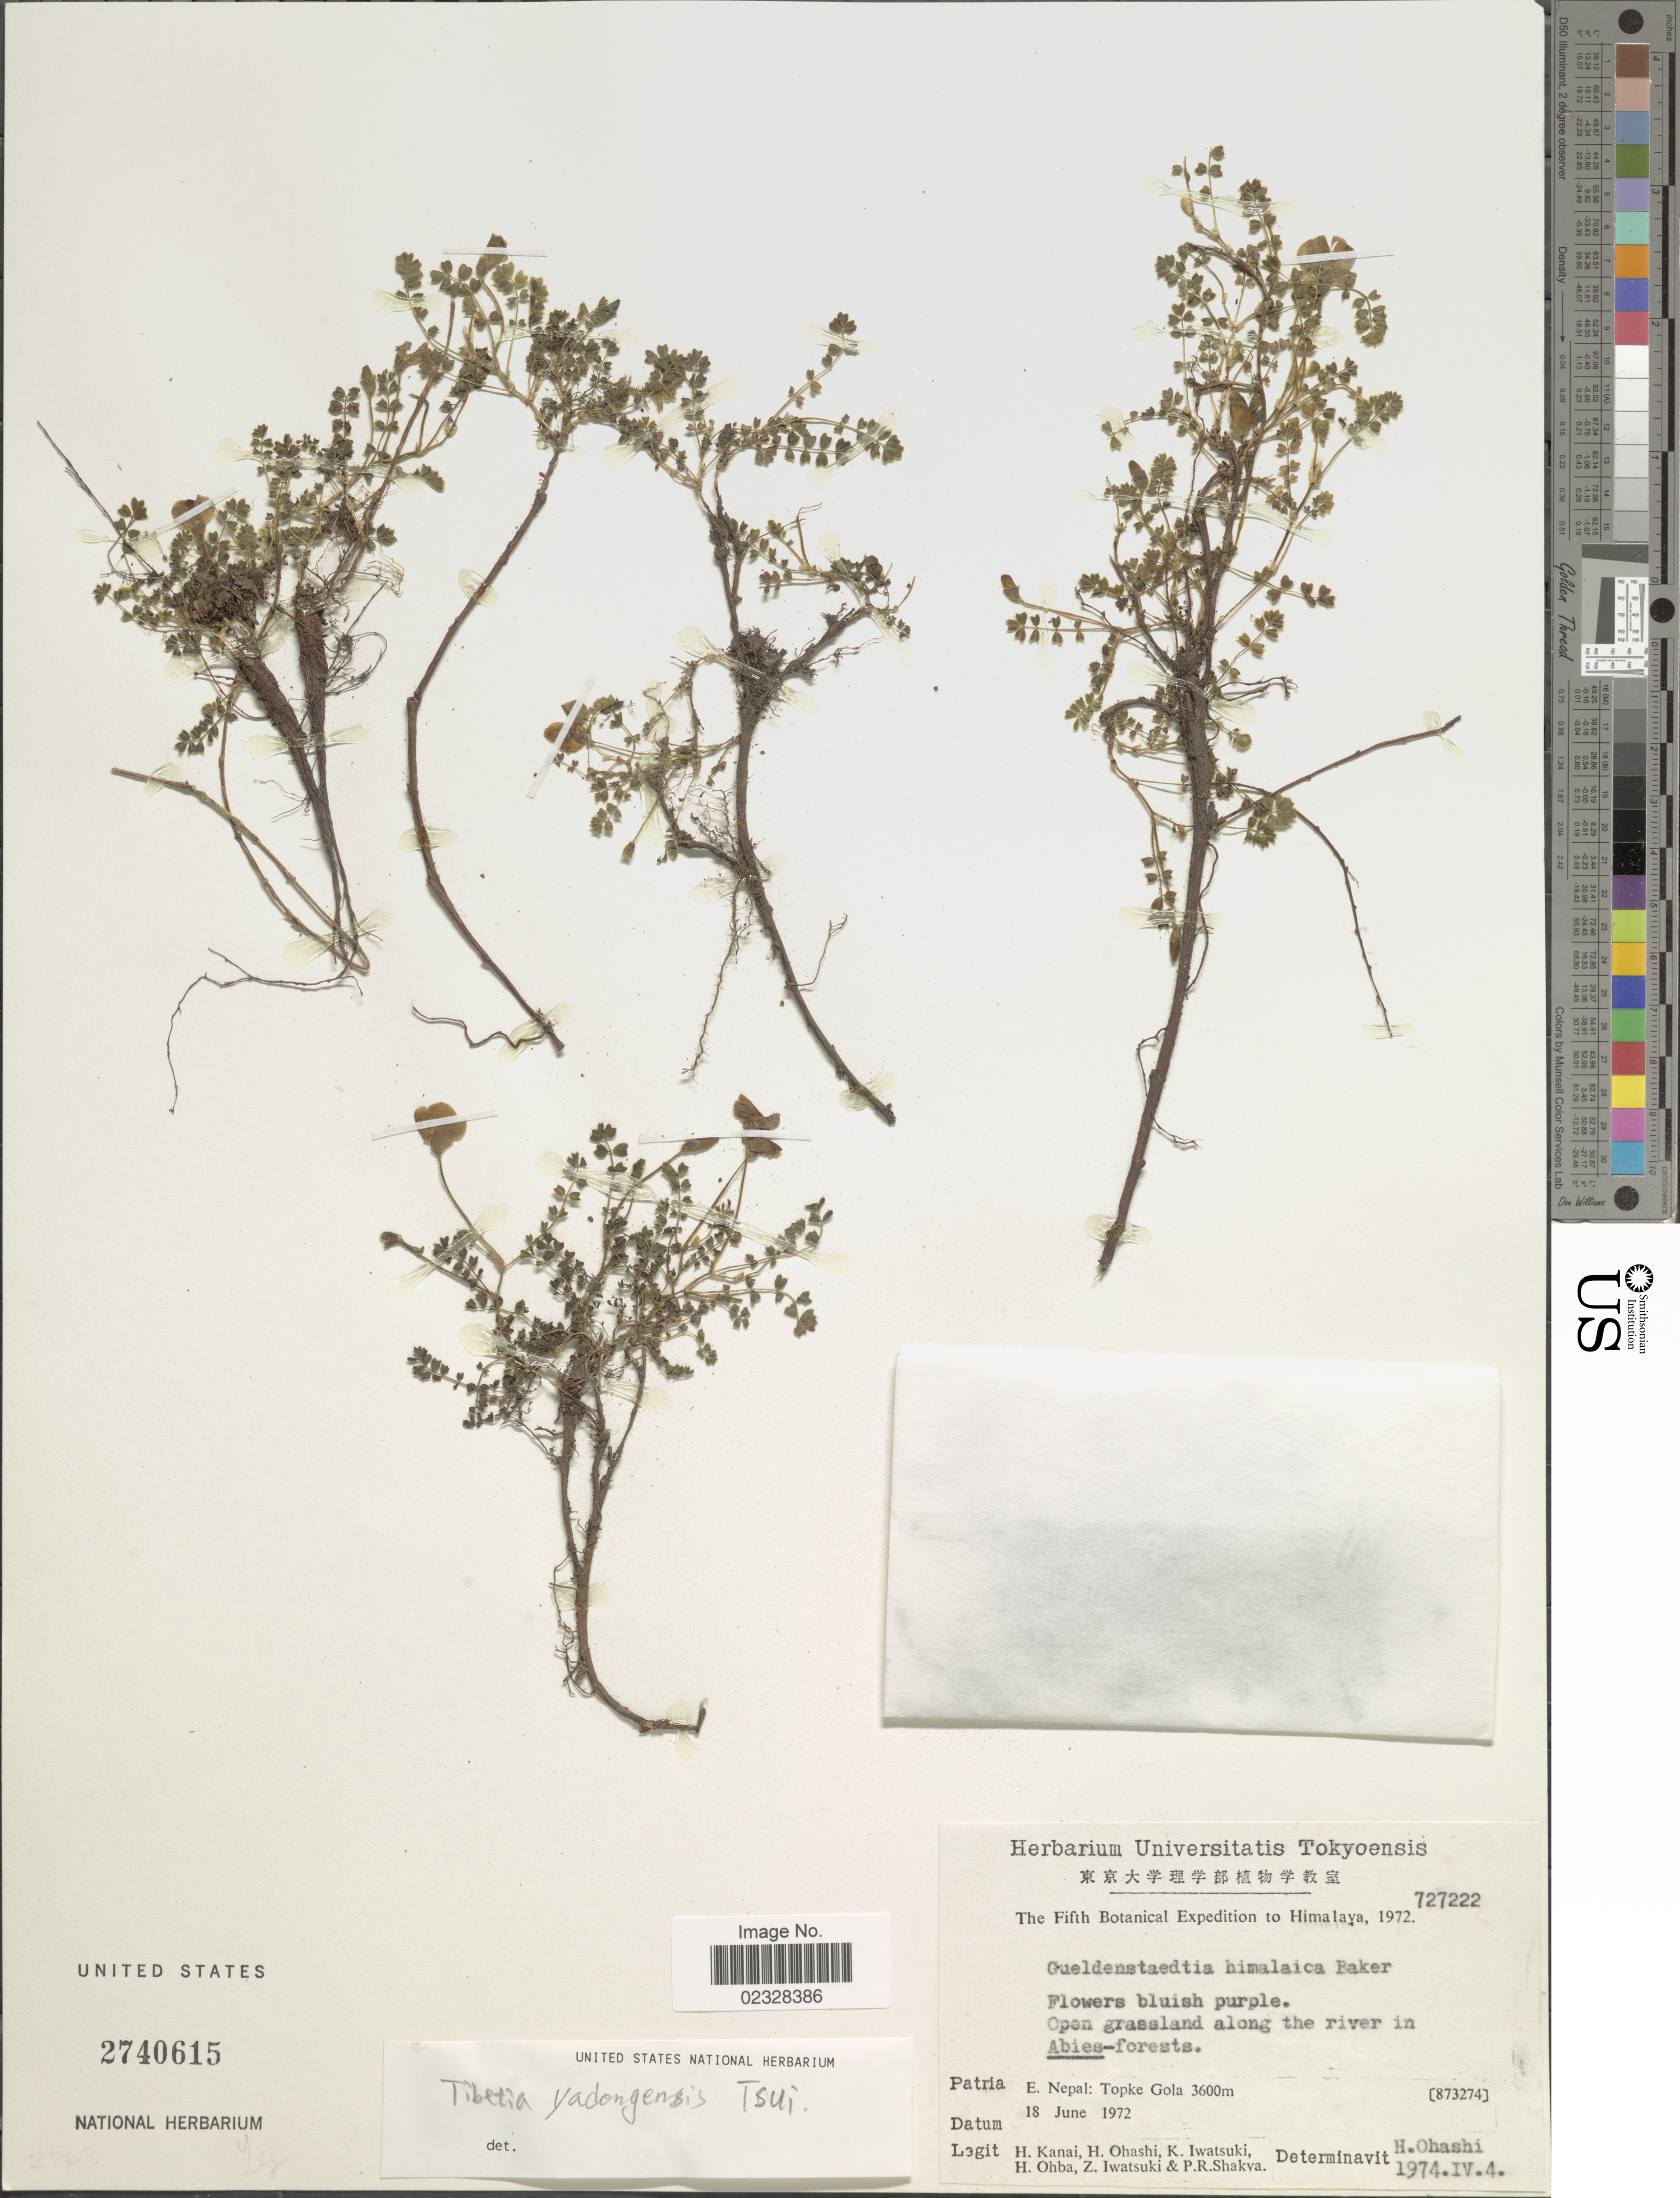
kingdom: Plantae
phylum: Tracheophyta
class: Magnoliopsida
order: Fabales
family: Fabaceae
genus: Tibetia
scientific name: Tibetia himalaica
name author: (Baker) H.B. Cui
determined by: (US) Smithsonian Institution - National Museum of Natural History - Department of Botany (UNITED STATES)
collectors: H. Kanai, H. Ohashi, K. Iwatsuki, H. Ohba & et al.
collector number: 727222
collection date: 1972-06-18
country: Nepal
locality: E. Nepal, Topke Gola.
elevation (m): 3600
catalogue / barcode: US 2740615